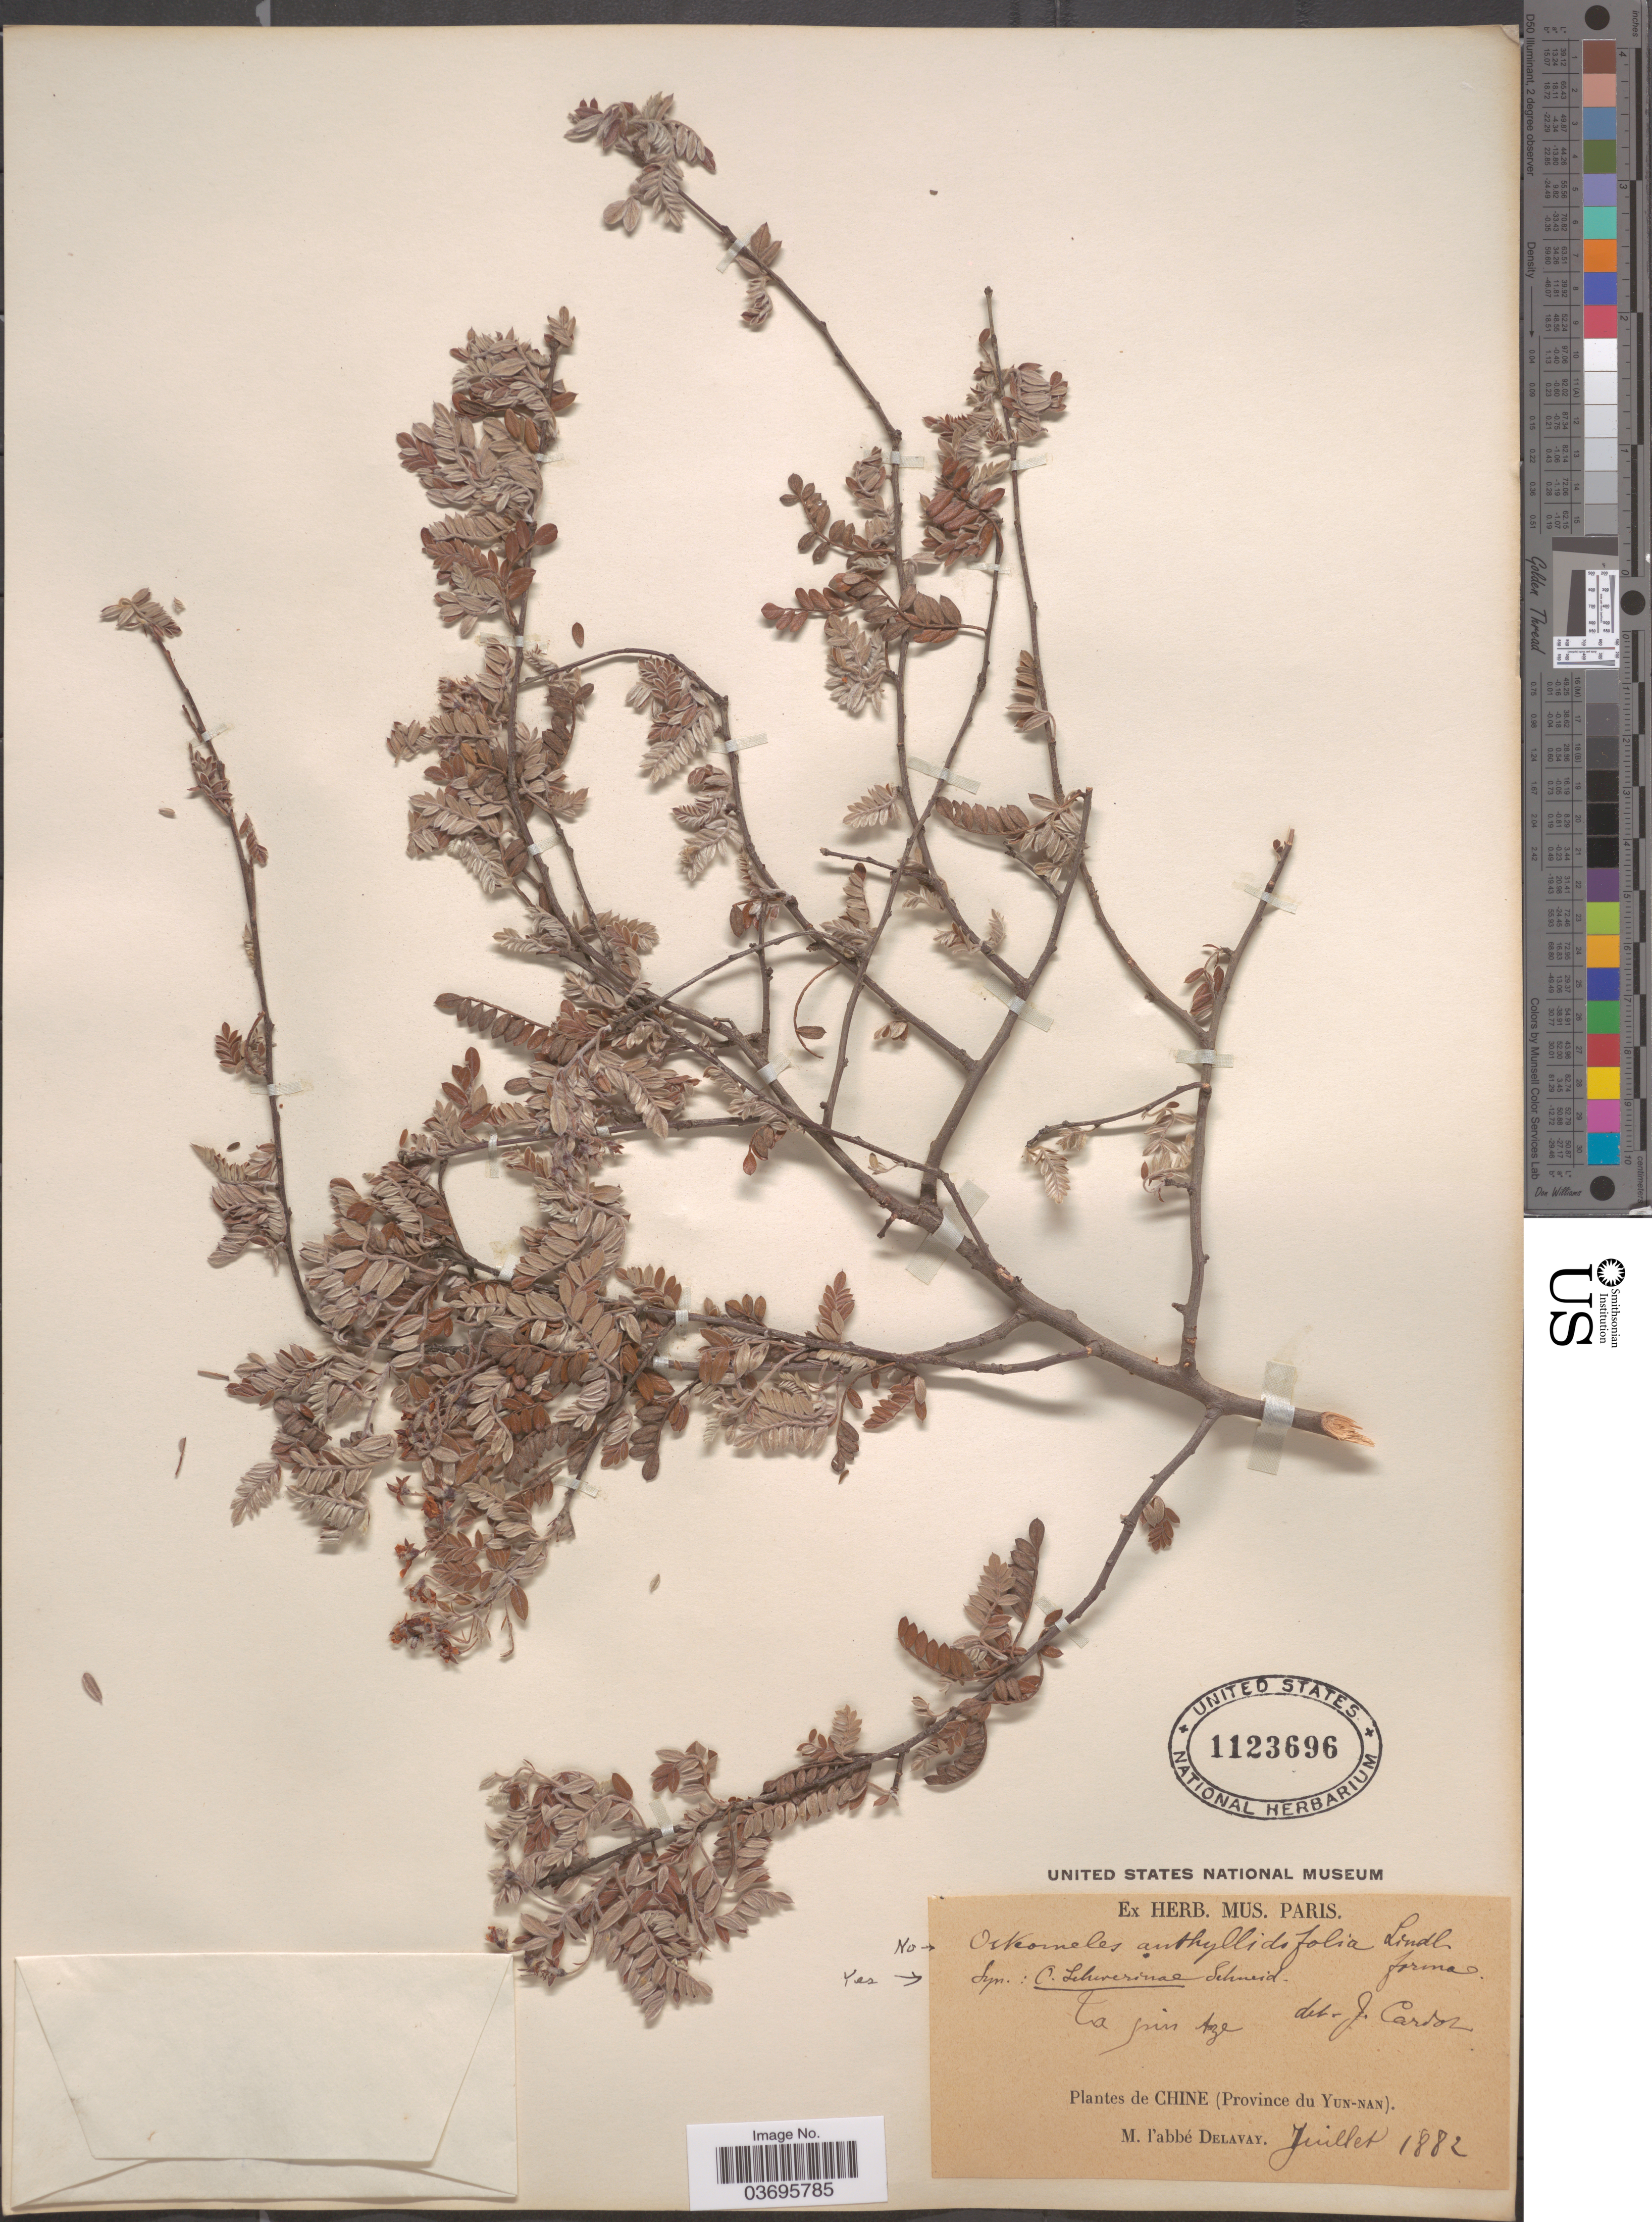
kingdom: Plantae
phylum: Tracheophyta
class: Magnoliopsida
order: Rosales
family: Rosaceae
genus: Osteomeles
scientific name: Osteomeles schwerinae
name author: C.K. Schneid.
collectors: P. Delavay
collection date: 1882-07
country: China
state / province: Yunnan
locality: Chine (Province du Yun-Nan).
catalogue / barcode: US 1123696